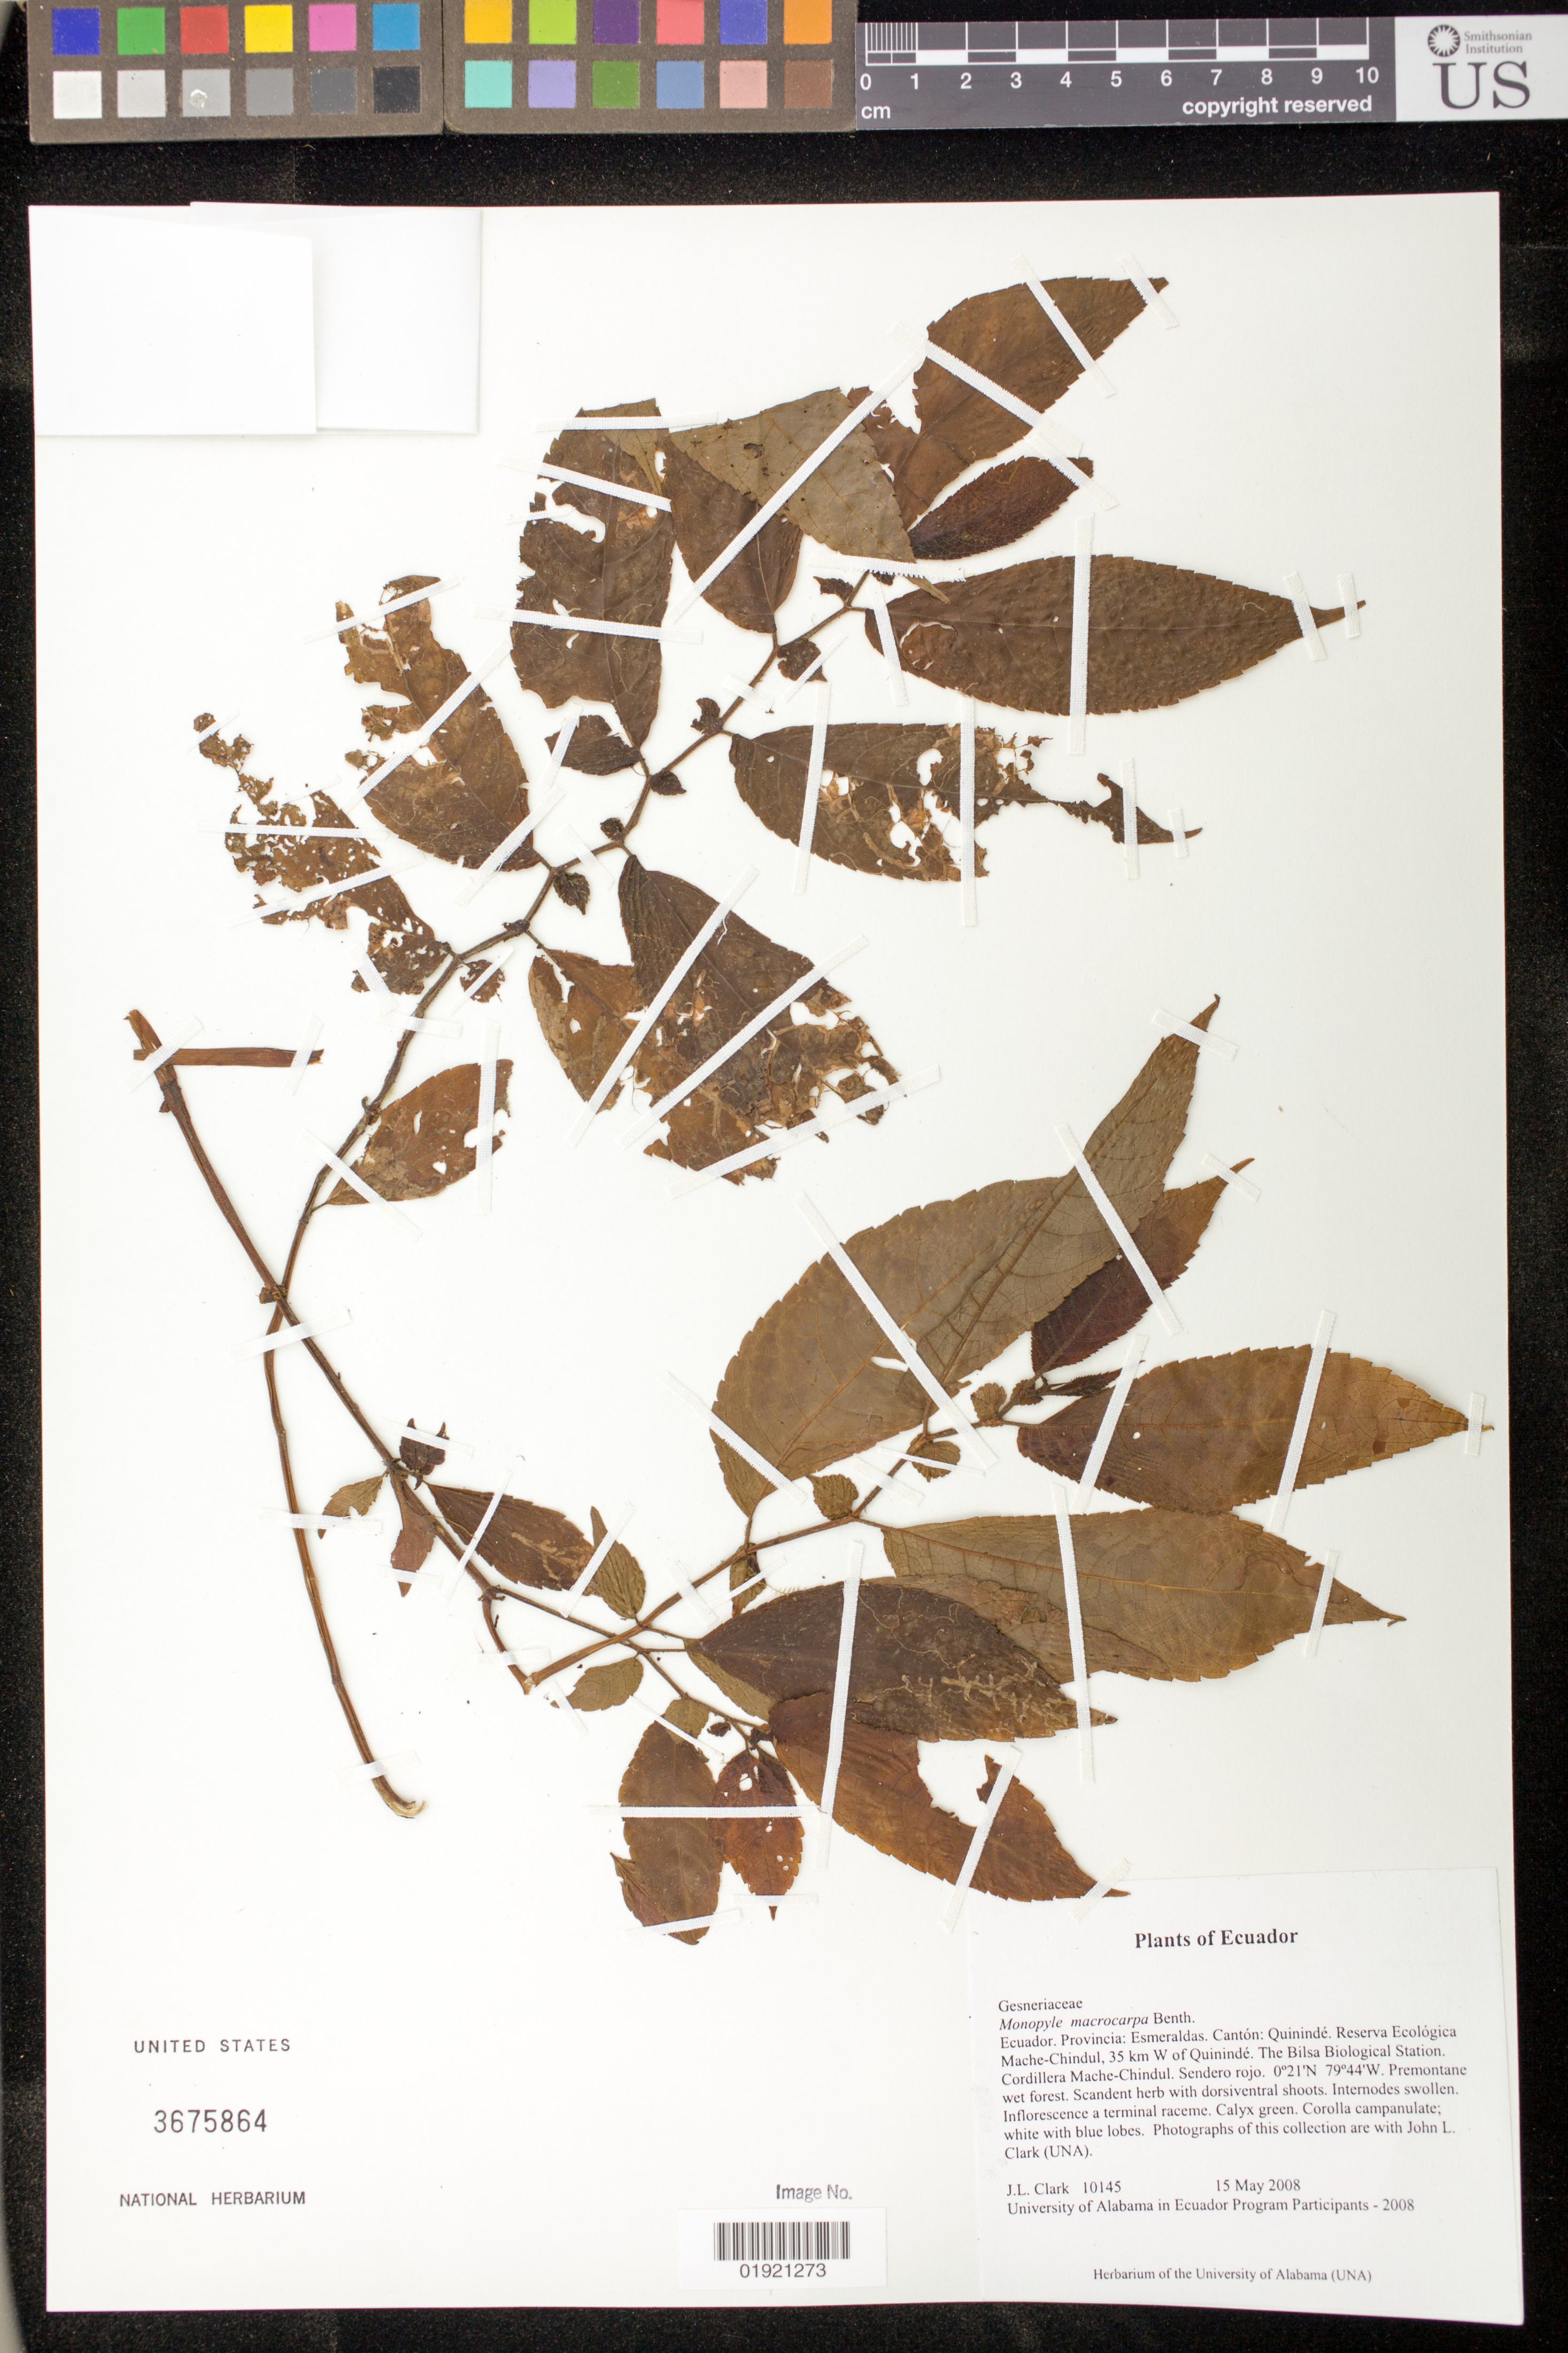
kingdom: Plantae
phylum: Tracheophyta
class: Magnoliopsida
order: Lamiales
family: Gesneriaceae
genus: Monopyle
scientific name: Monopyle macrocarpa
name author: Benth.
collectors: J. L. Clark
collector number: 10145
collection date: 2008-05-15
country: Ecuador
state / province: Esmeraldas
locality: Canton: Quininde. Reserva Ecologica Mache-Chindul, 35 km W of Quininde. The Bilsa Biological Station. Cordillera Mache-Chindul. Sendero Rojo.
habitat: Premontane wet forest.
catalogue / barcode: US 3675864